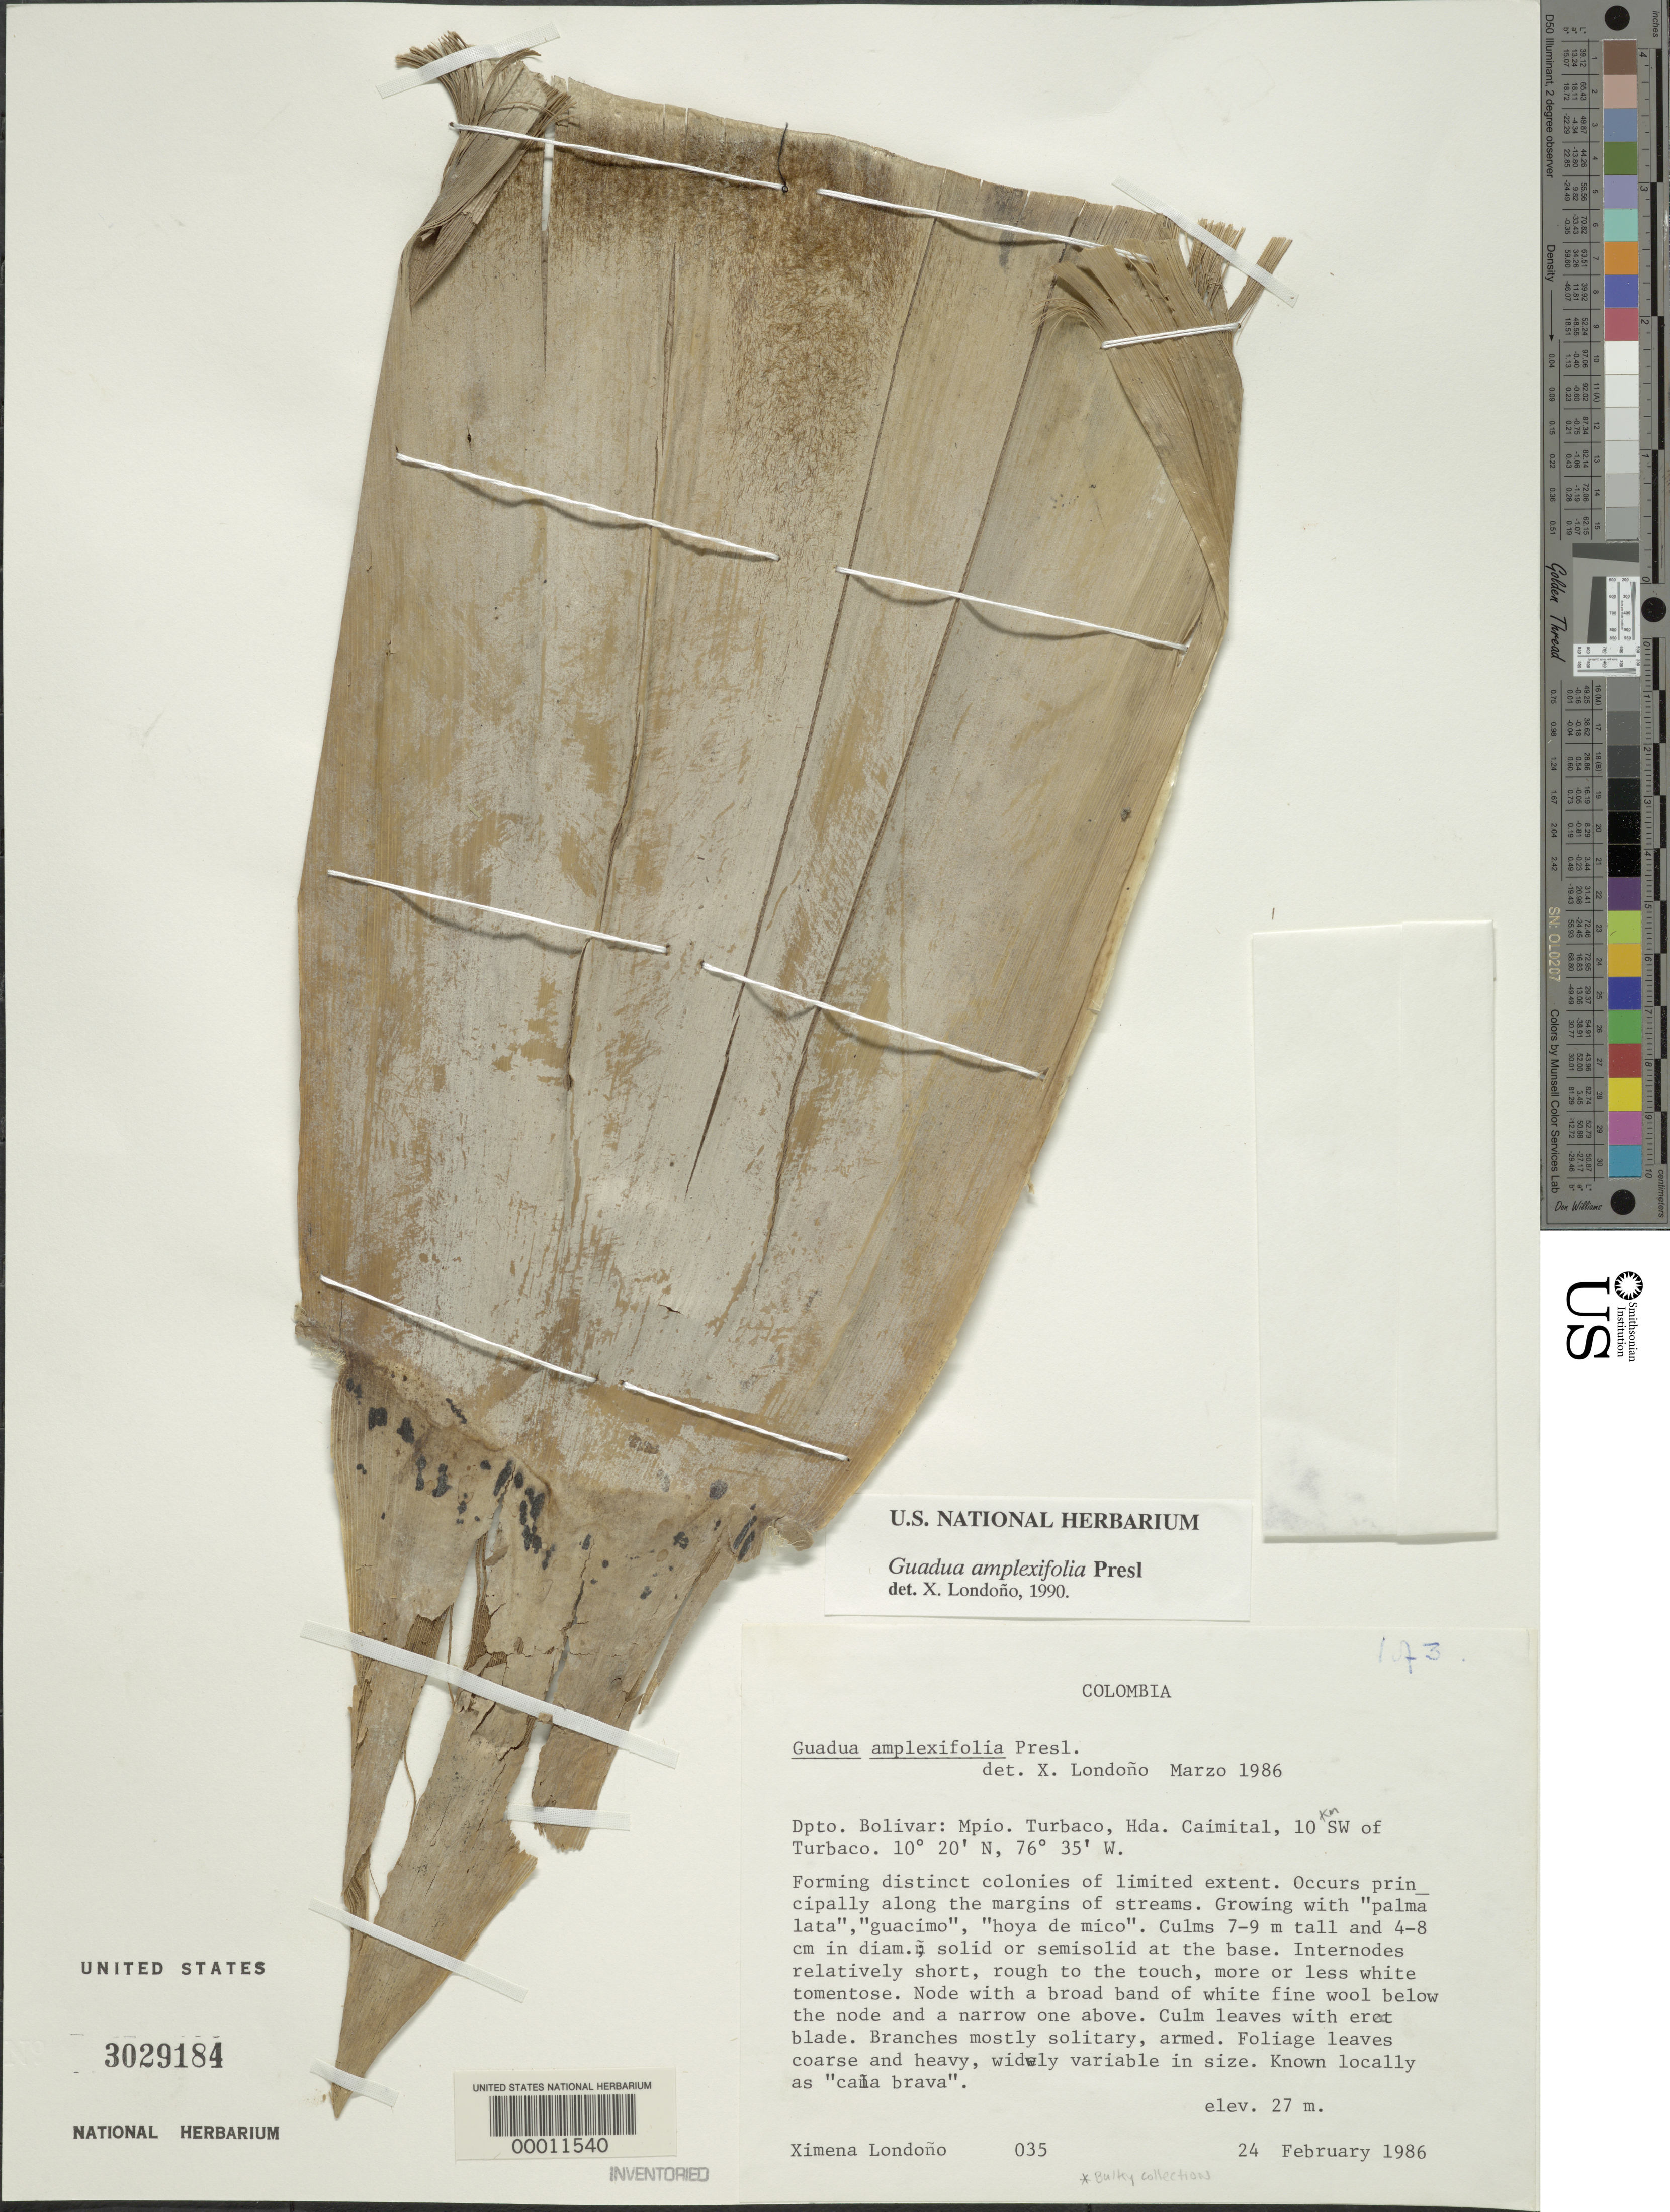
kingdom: Plantae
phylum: Tracheophyta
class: Liliopsida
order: Poales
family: Poaceae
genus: Guadua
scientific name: Guadua amplexifolia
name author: J. Presl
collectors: X. Londoño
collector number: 85-035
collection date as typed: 24 Feb 1986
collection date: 1986-02-24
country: Colombia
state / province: Bolívar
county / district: Turbaco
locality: Hda. Caimital, 10 km SW of Turbaco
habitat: Margin of stream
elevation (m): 27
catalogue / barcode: US 3029184